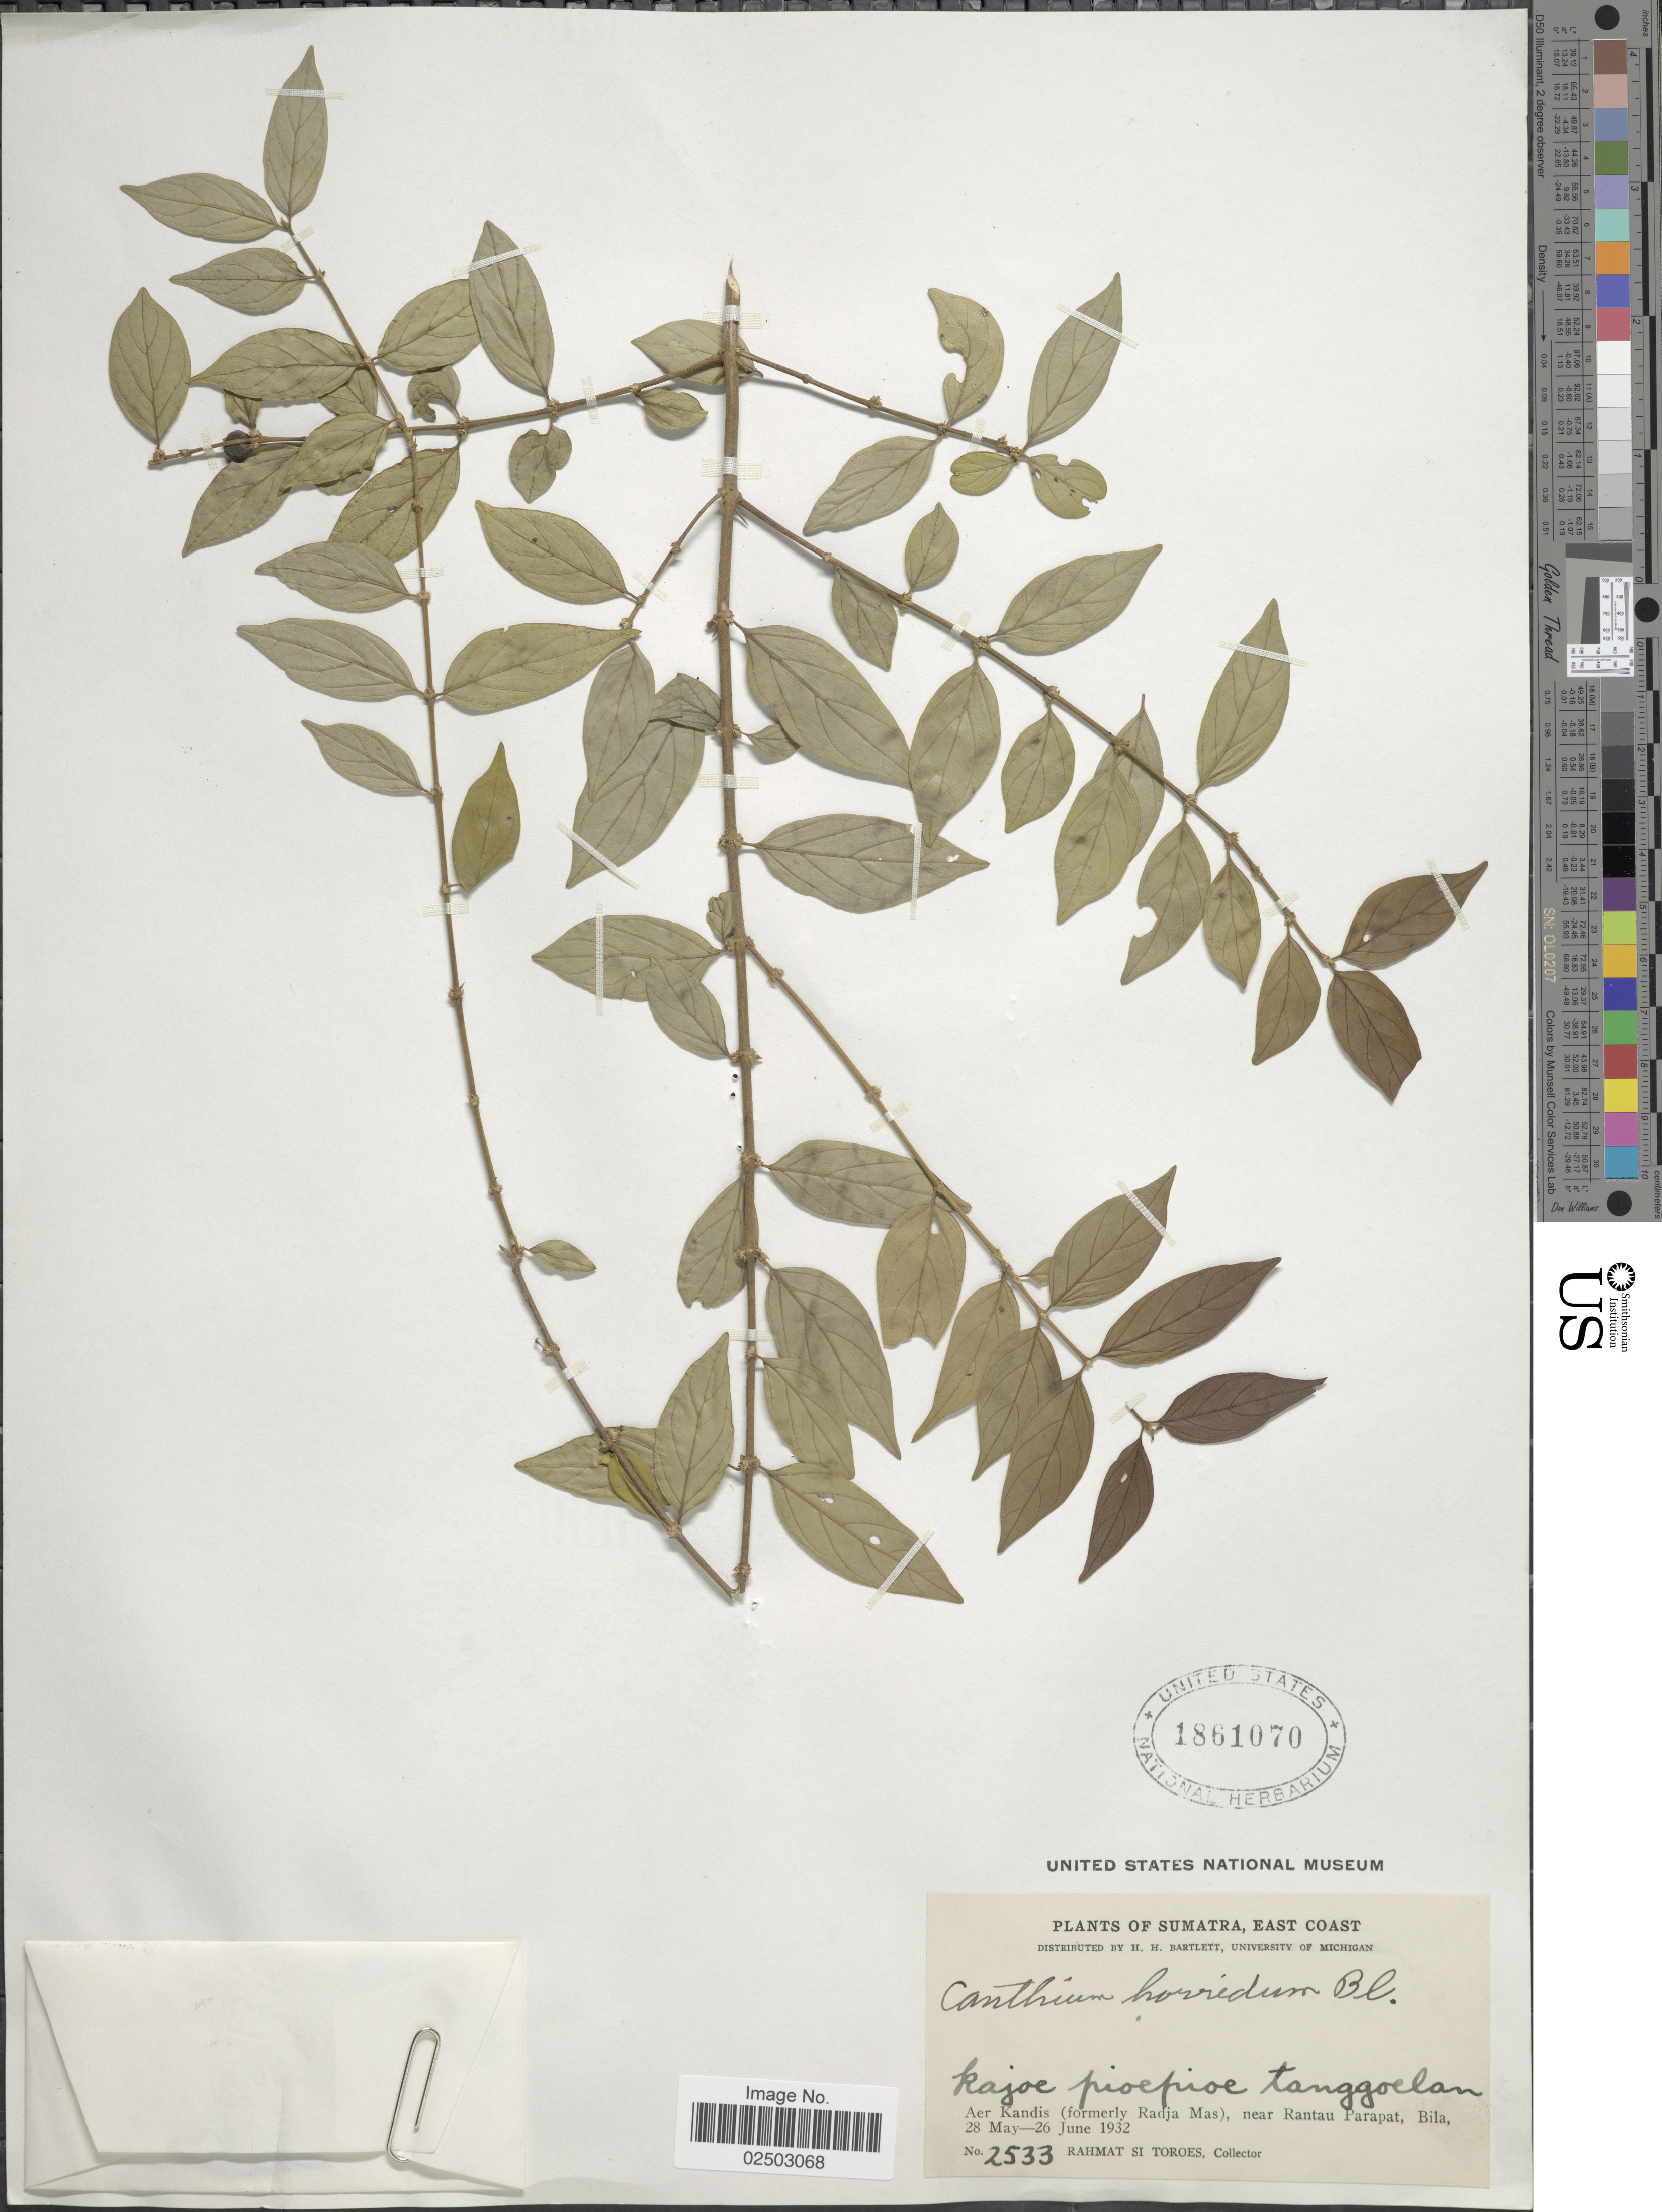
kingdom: Plantae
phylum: Tracheophyta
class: Magnoliopsida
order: Gentianales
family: Rubiaceae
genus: Canthium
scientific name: Canthium horridum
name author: Blume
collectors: Rahmat Si Boeea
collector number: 2533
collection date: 1932-05-28/1932-06-26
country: Indonesia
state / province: Sumatra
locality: East Coast, kajoe pioefrioe tanggoelan, Aer Kandis (formerly Radja Mas), near Rantau Parapat, Bila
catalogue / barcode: US 1861070